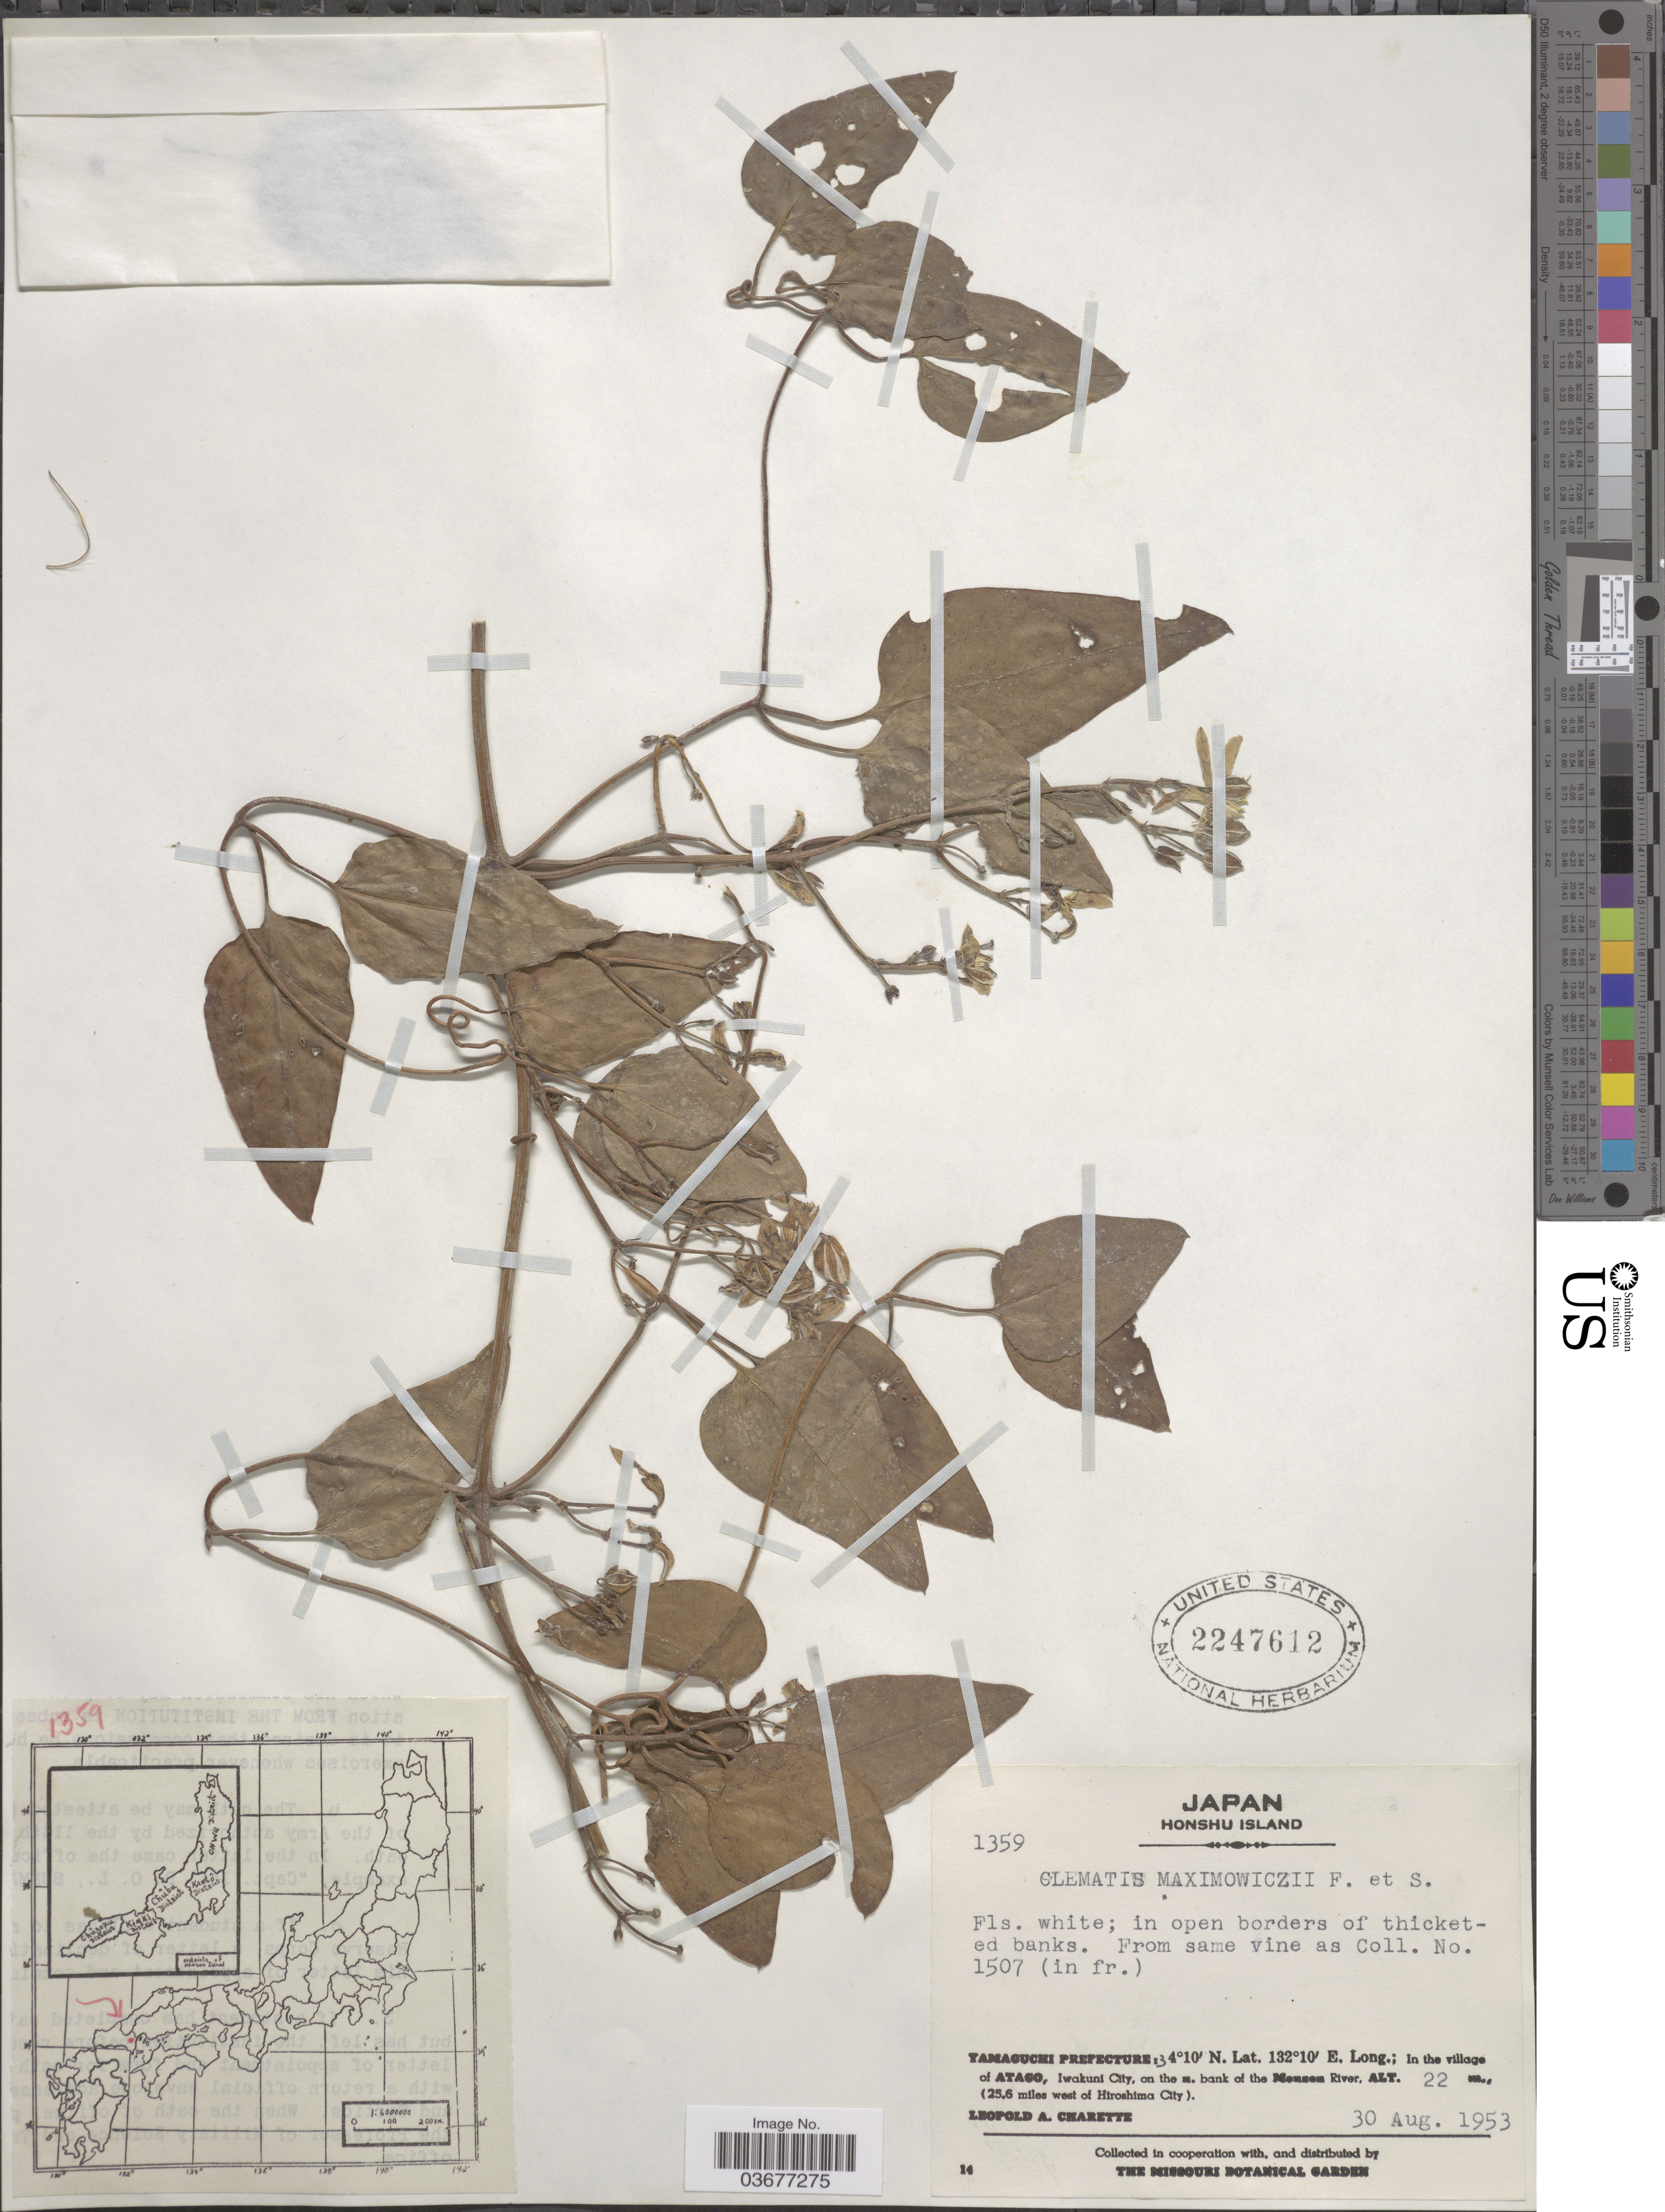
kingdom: Plantae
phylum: Tracheophyta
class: Magnoliopsida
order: Ranunculales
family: Ranunculaceae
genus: Clematis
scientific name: Clematis maximowicziana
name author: Franch. & Sav.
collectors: L. A. Charette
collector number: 1359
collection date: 1953-08-30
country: Japan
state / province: Yamaguti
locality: Honshu Island. Yamaguchi Prefecture: In the village of Atago, Iwakuni City, on the n. bank of the Monzen River, (25.6 miles west of Hiroshima City).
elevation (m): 22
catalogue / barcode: US 2247612